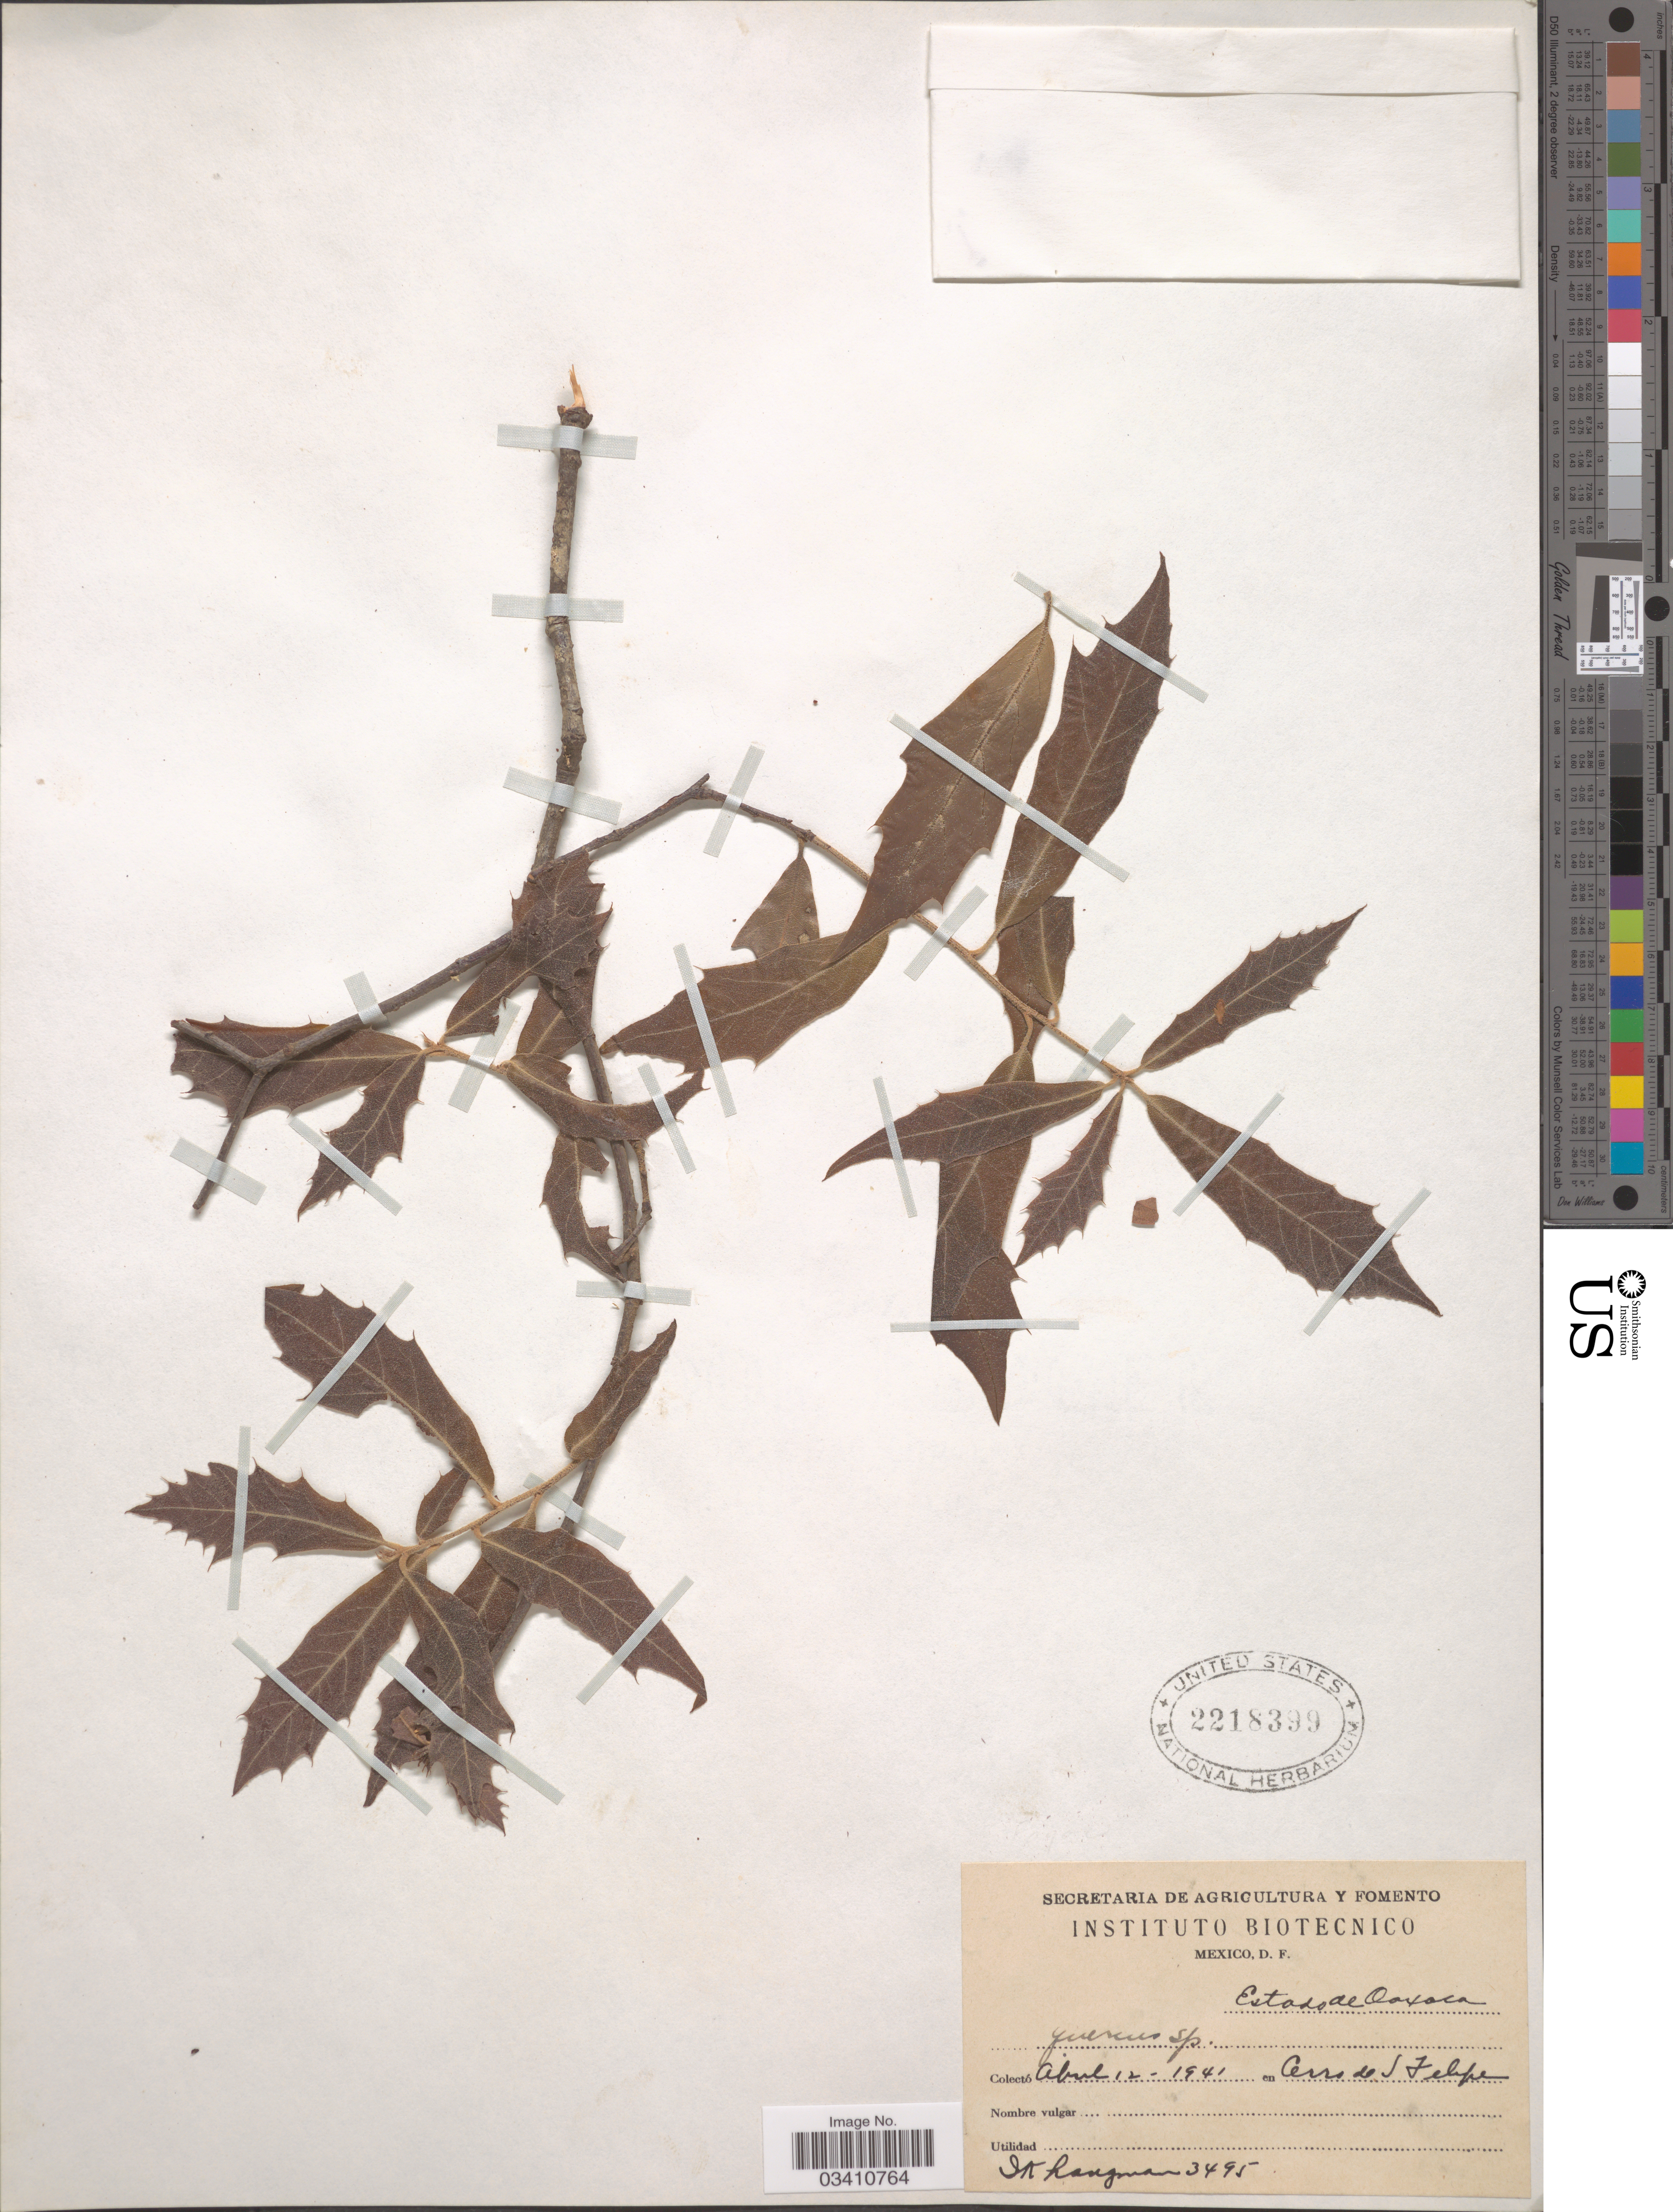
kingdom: Plantae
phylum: Tracheophyta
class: Magnoliopsida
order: Fagales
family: Fagaceae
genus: Quercus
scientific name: Quercus sp.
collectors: I. K. Langman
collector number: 3495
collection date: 1941-04-12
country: Mexico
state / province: Oaxaca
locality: Cerro de S Felipe.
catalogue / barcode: US 2218399